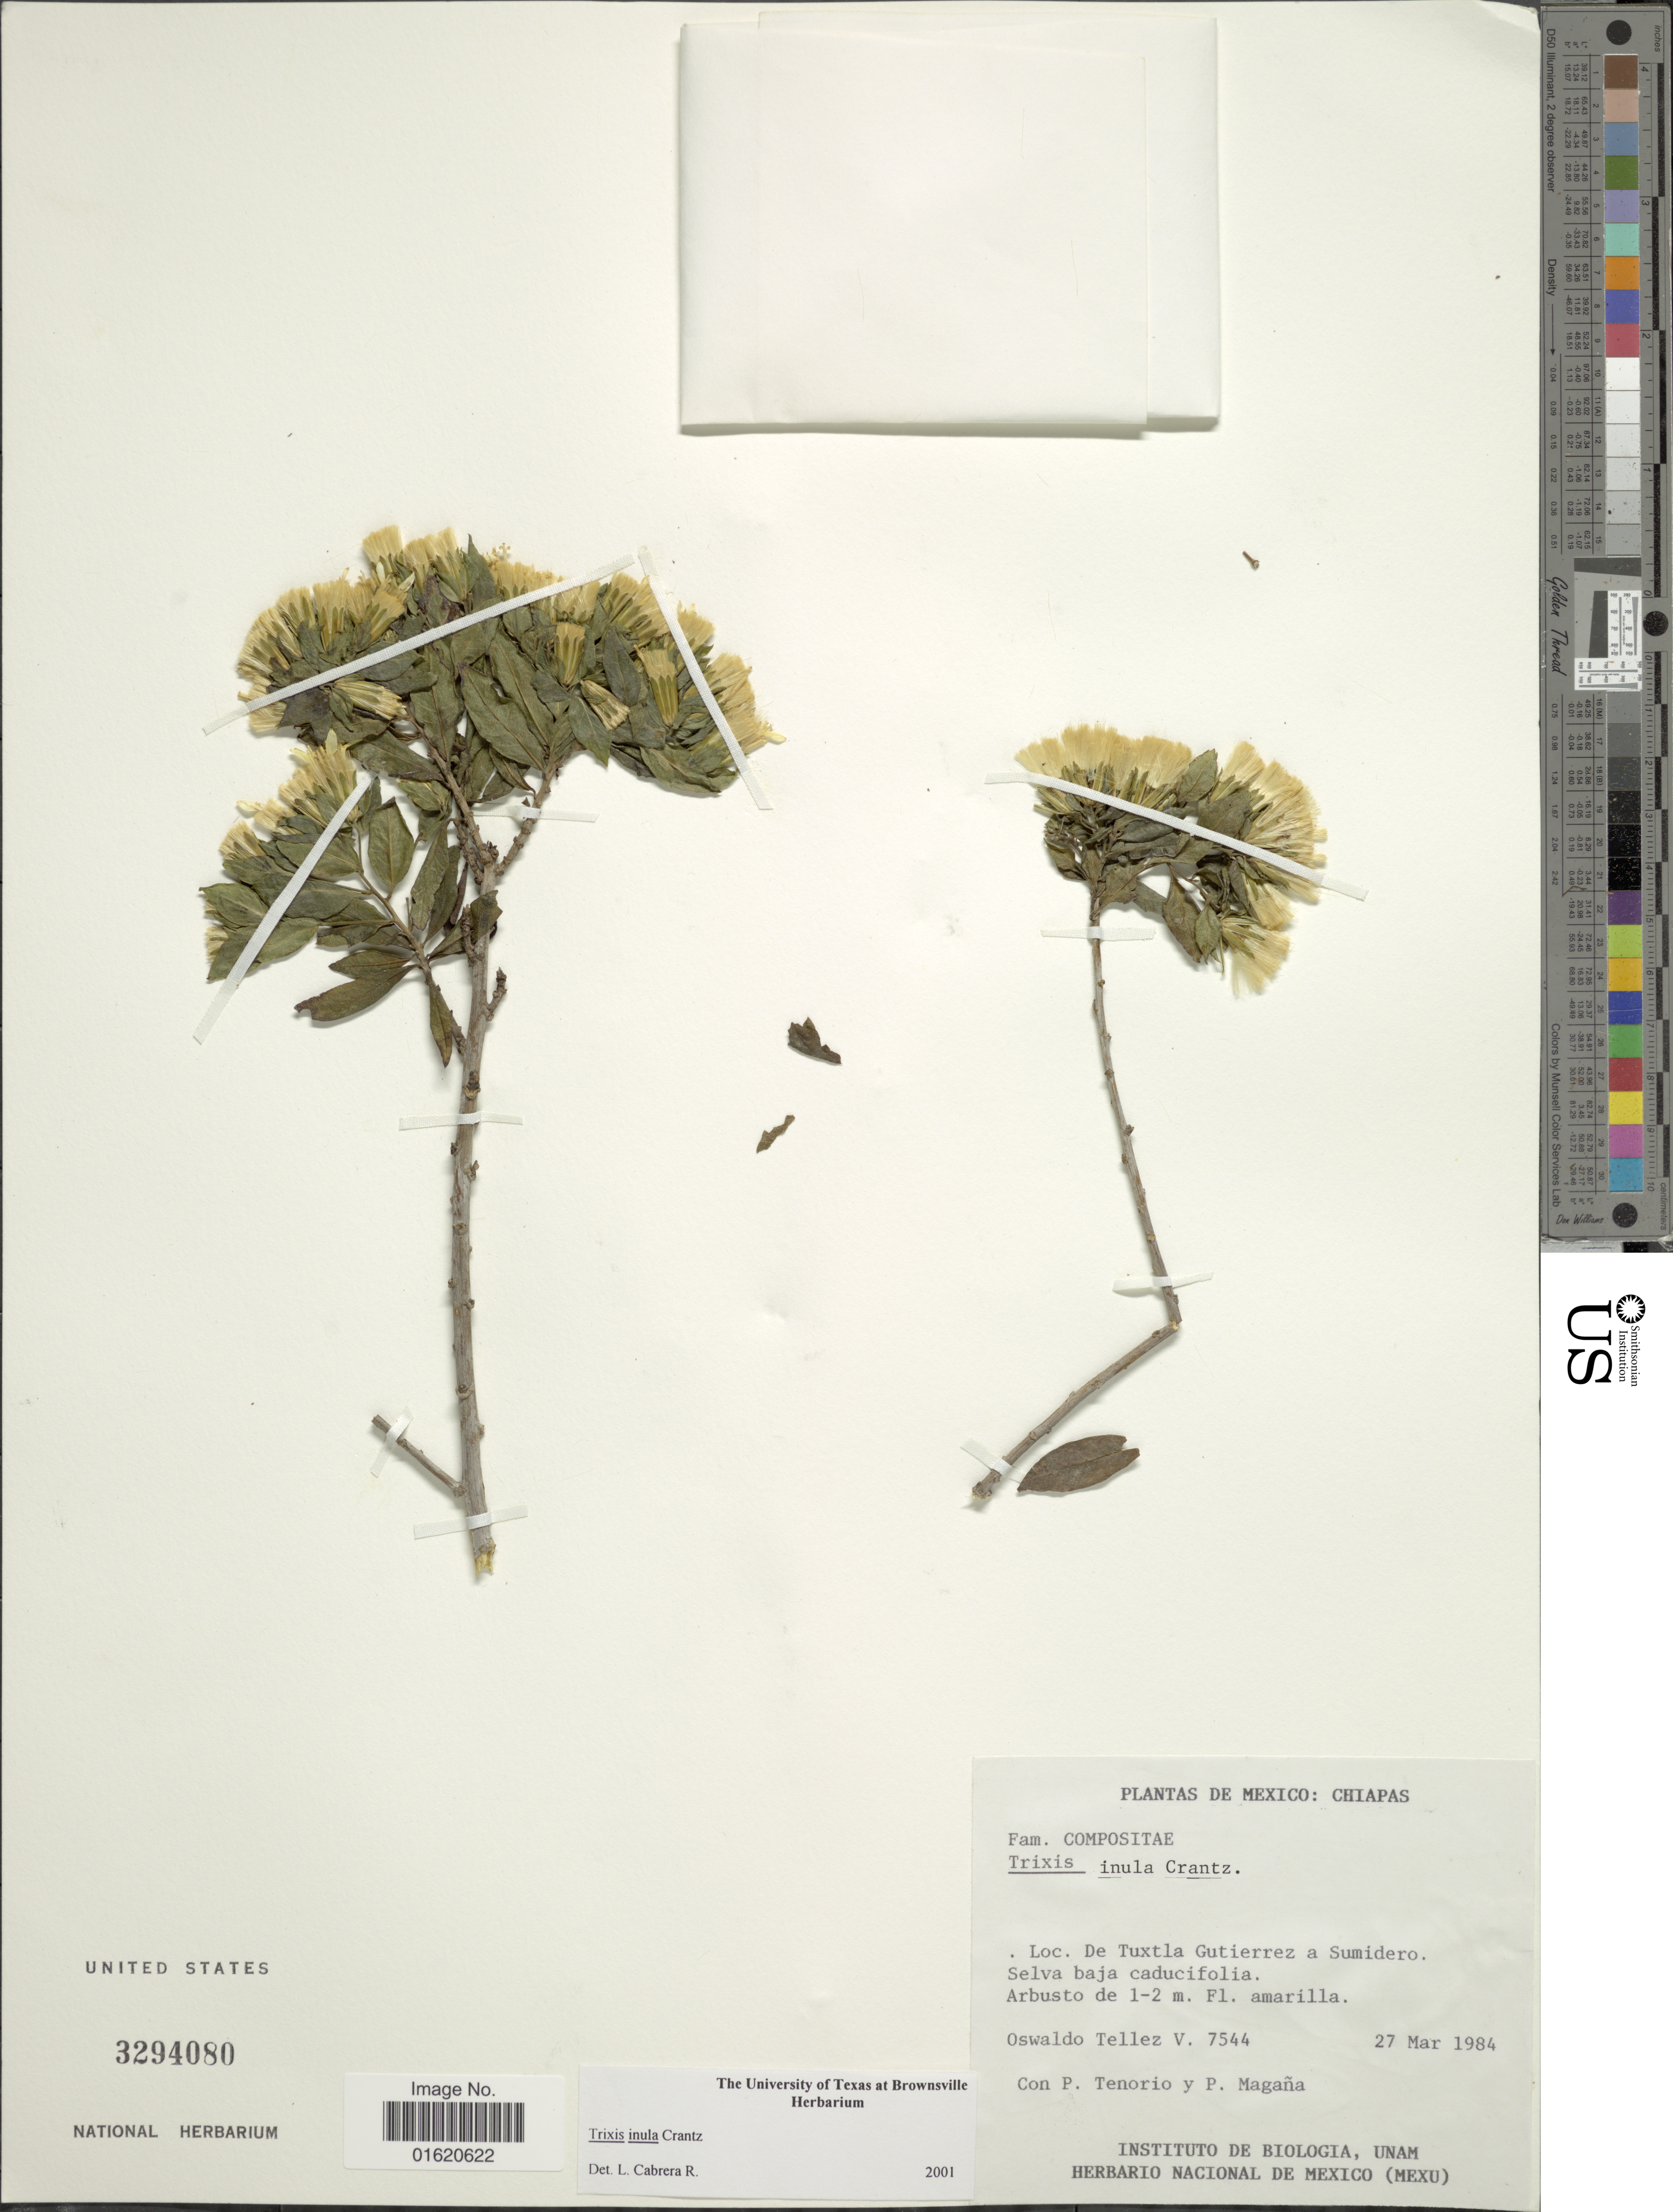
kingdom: Plantae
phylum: Tracheophyta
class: Magnoliopsida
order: Asterales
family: Asteraceae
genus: Trixis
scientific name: Trixis inula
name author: Crantz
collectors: O. Téllez V., Tenorio, P. & P. Magaña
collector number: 7544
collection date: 1984-03-27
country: Mexico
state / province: Chiapas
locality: De Tuxtla Gutierrez a Sumidero, Selva baja caducidolia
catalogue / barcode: US 3294080